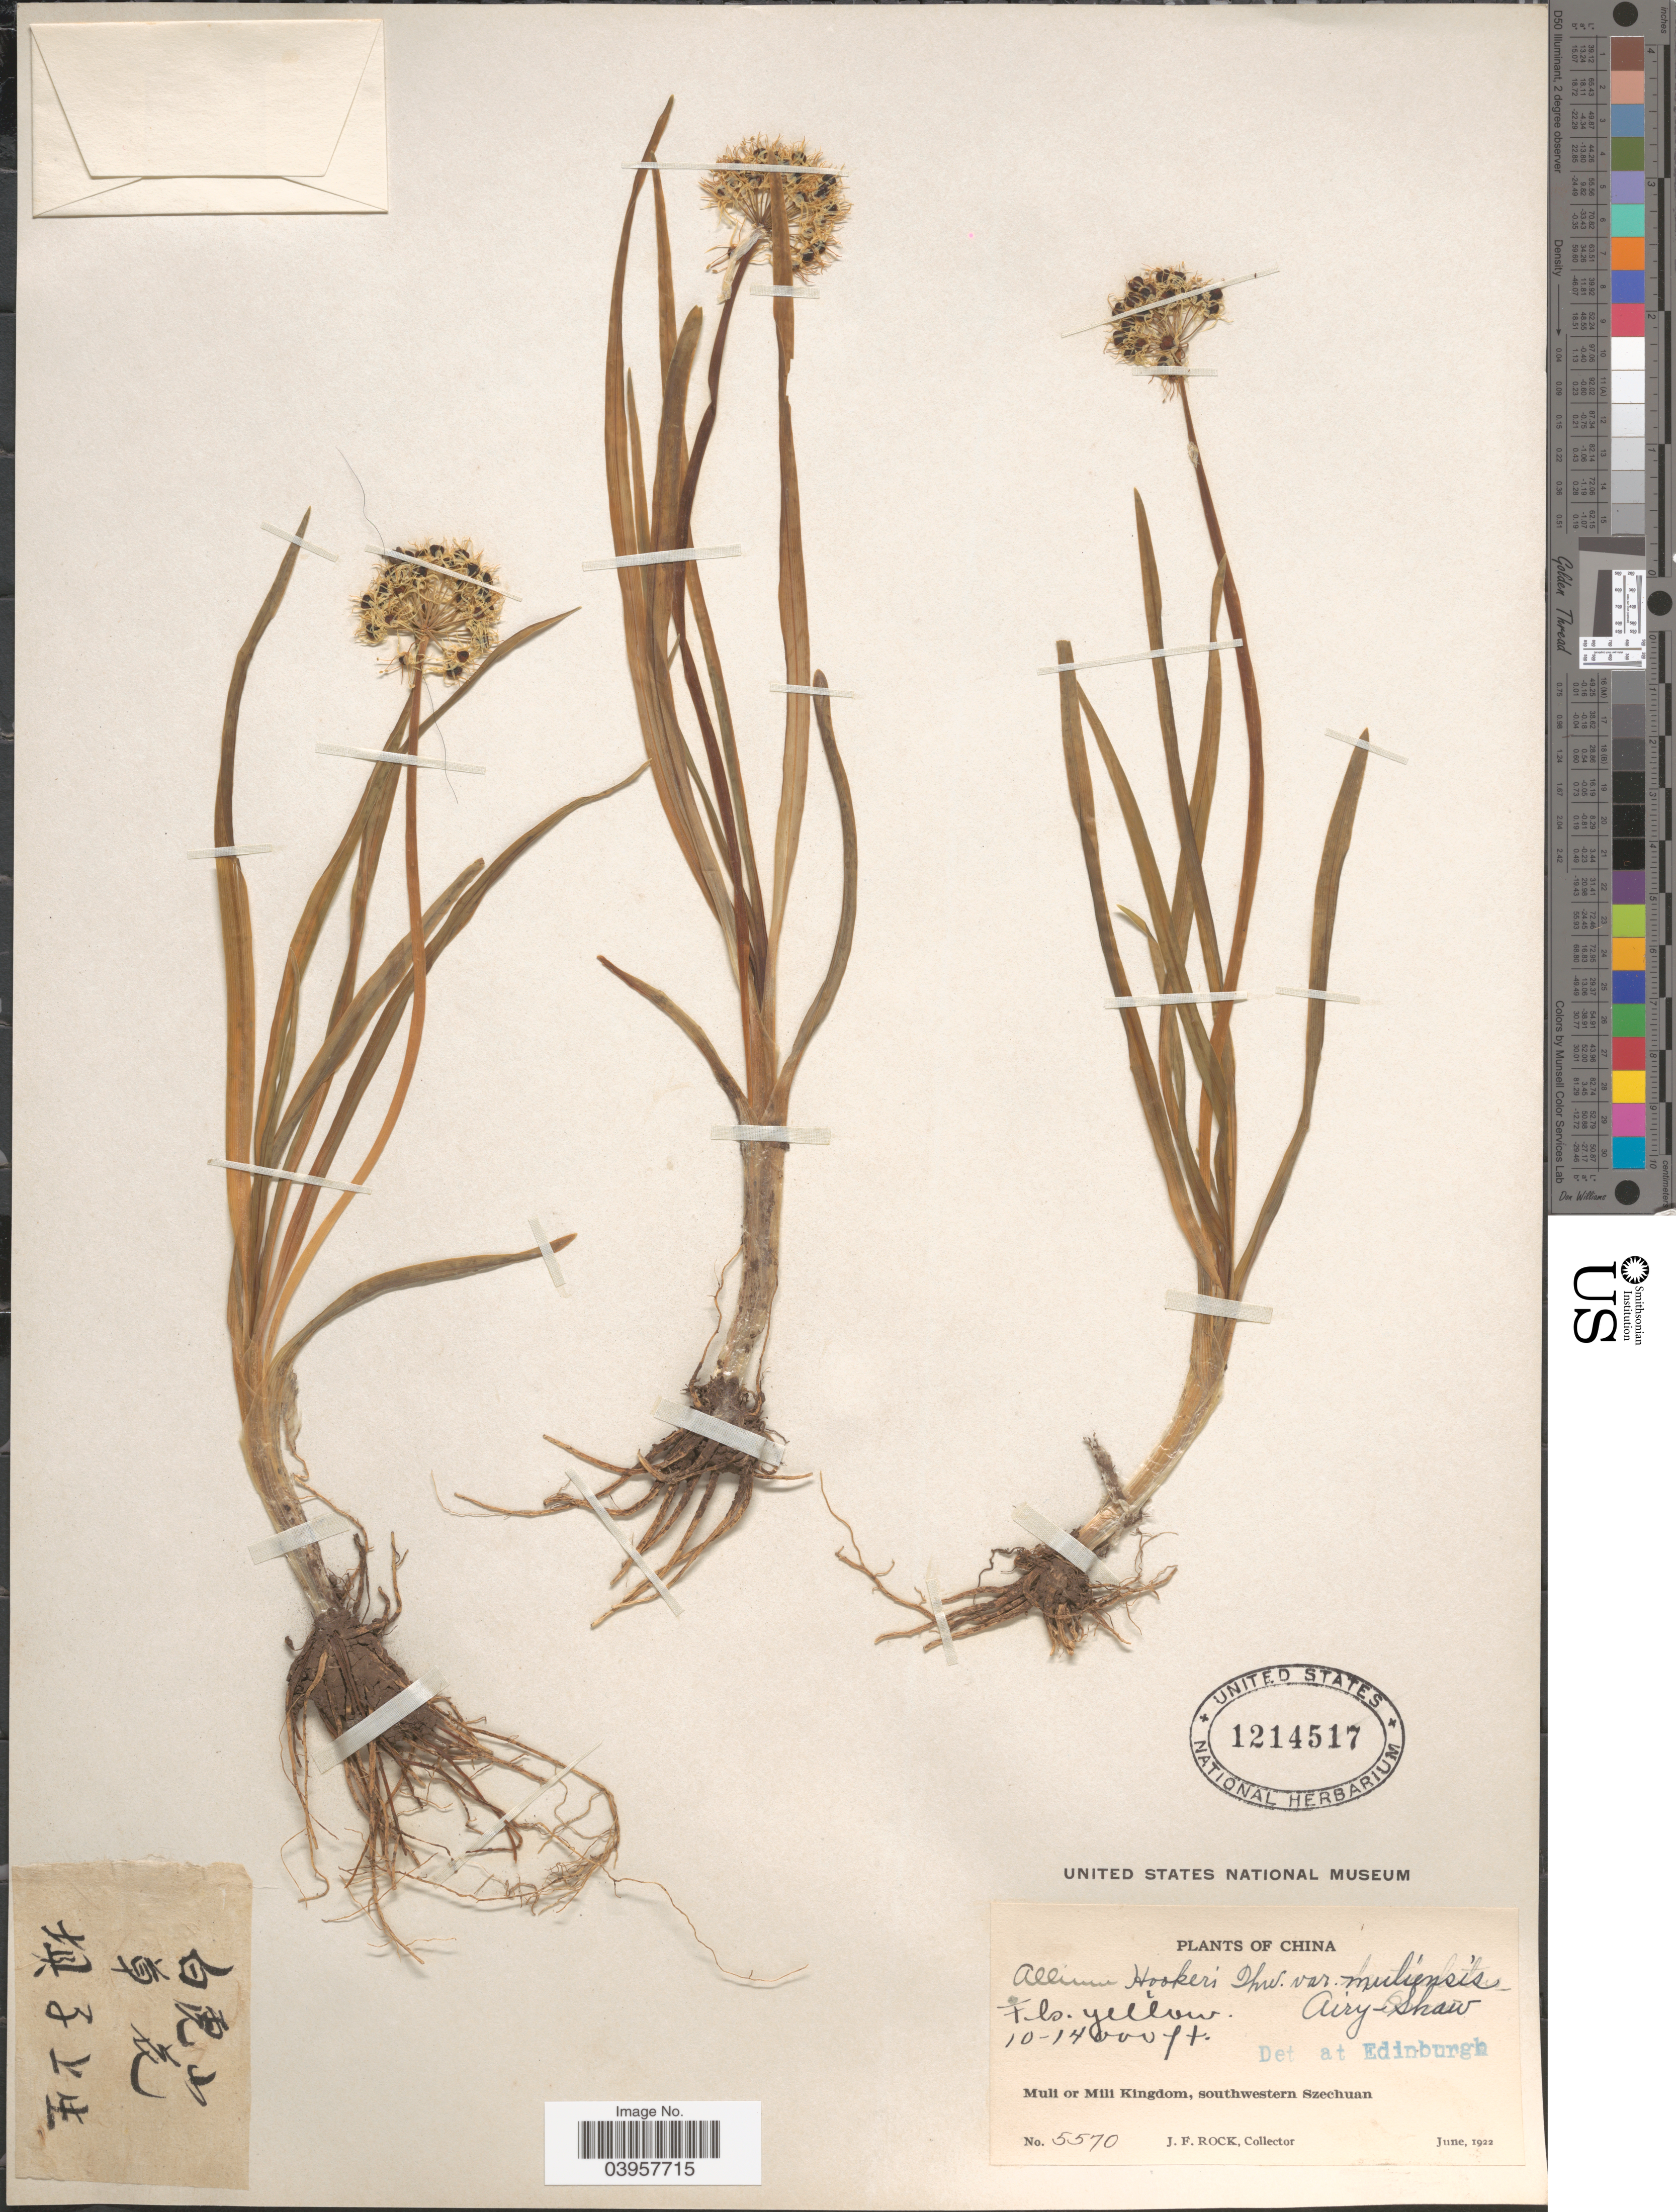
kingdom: Plantae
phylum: Tracheophyta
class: Liliopsida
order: Asparagales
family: Amaryllidaceae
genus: Allium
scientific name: Allium hookeri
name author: Thwaites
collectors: J. Rock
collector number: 5570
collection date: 1922-06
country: China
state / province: Sichuan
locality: Muli or Mili Kingdom, southwestern Szechuan.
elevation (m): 3048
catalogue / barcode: US 1214517